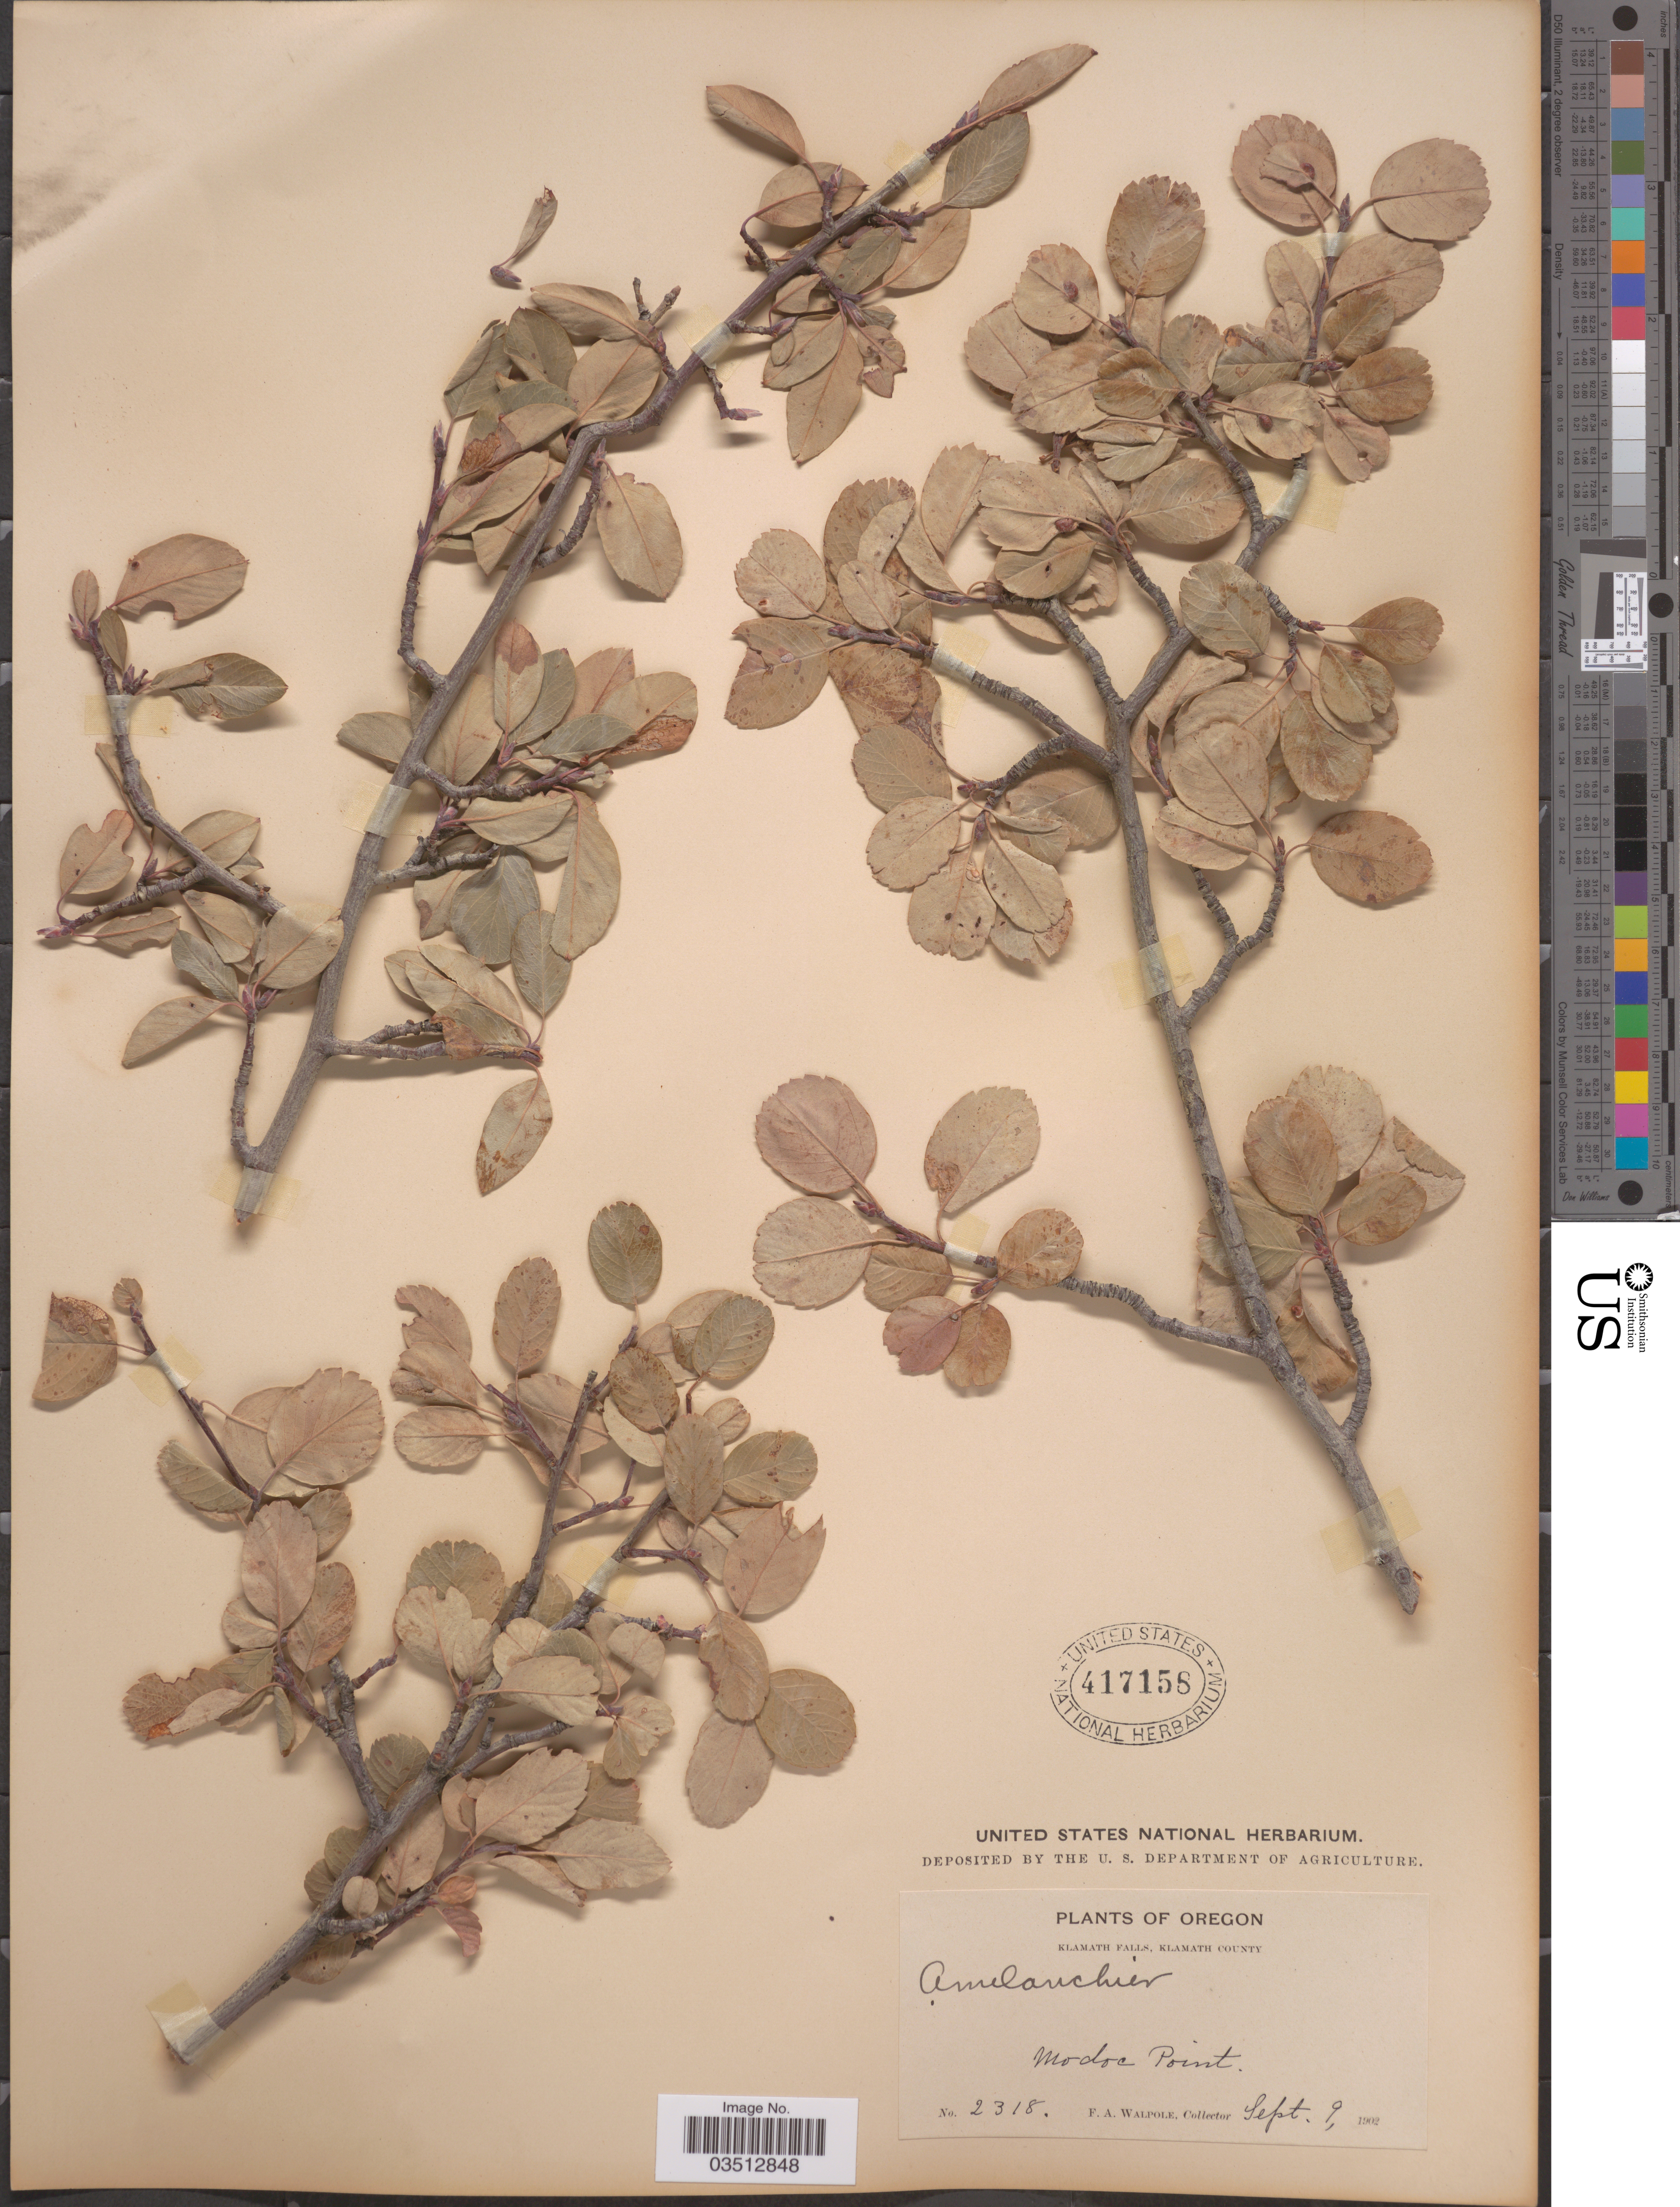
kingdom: Plantae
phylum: Tracheophyta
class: Magnoliopsida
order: Rosales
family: Rosaceae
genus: Amelanchier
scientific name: Amelanchier sp.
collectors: F. Walpole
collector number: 2318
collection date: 1902-09-09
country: United States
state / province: Oregon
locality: Klamath Falls, Klamath County. Modoc Point.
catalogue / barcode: US 417158